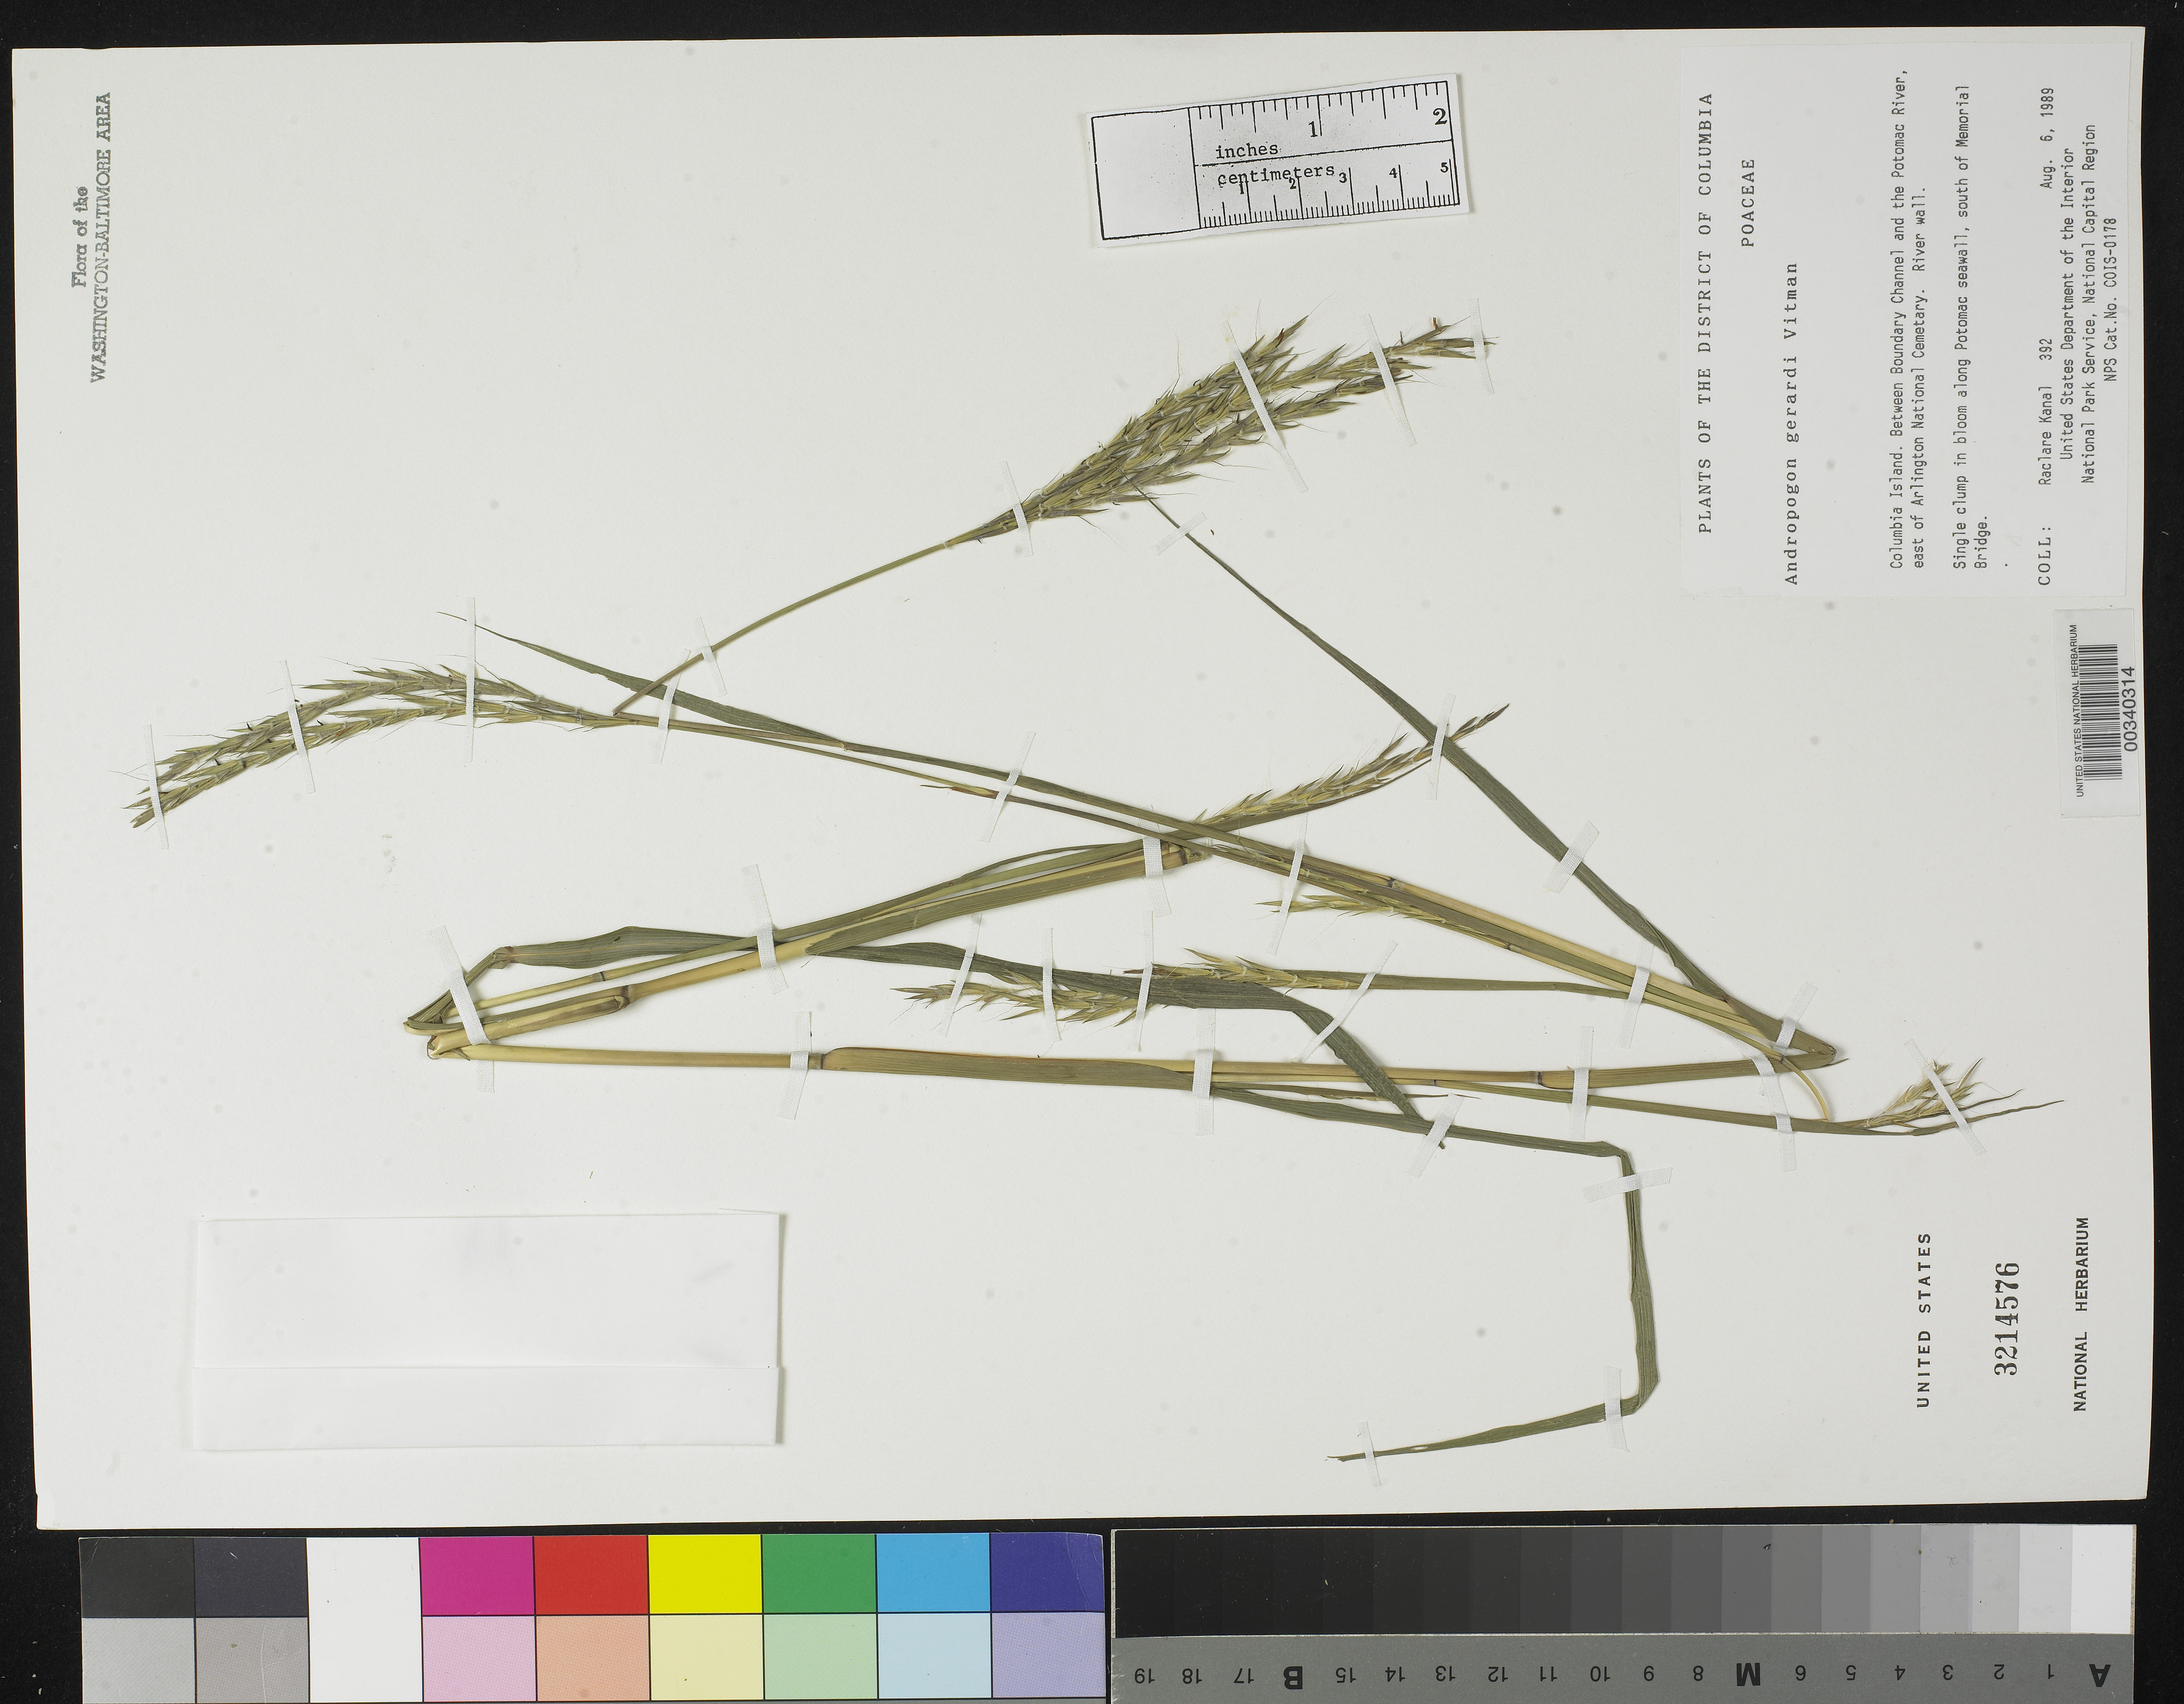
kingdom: Plantae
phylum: Tracheophyta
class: Liliopsida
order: Poales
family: Poaceae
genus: Andropogon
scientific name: Andropogon gerardii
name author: Vitman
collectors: R. Kanal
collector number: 392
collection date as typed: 06 Aug 1989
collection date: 1989-08-06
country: United States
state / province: District of Columbia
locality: Columbia Island, between Boundary Channel and the Potomac River, E of Arlington National Cemetery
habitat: River wall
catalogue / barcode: US 3214576